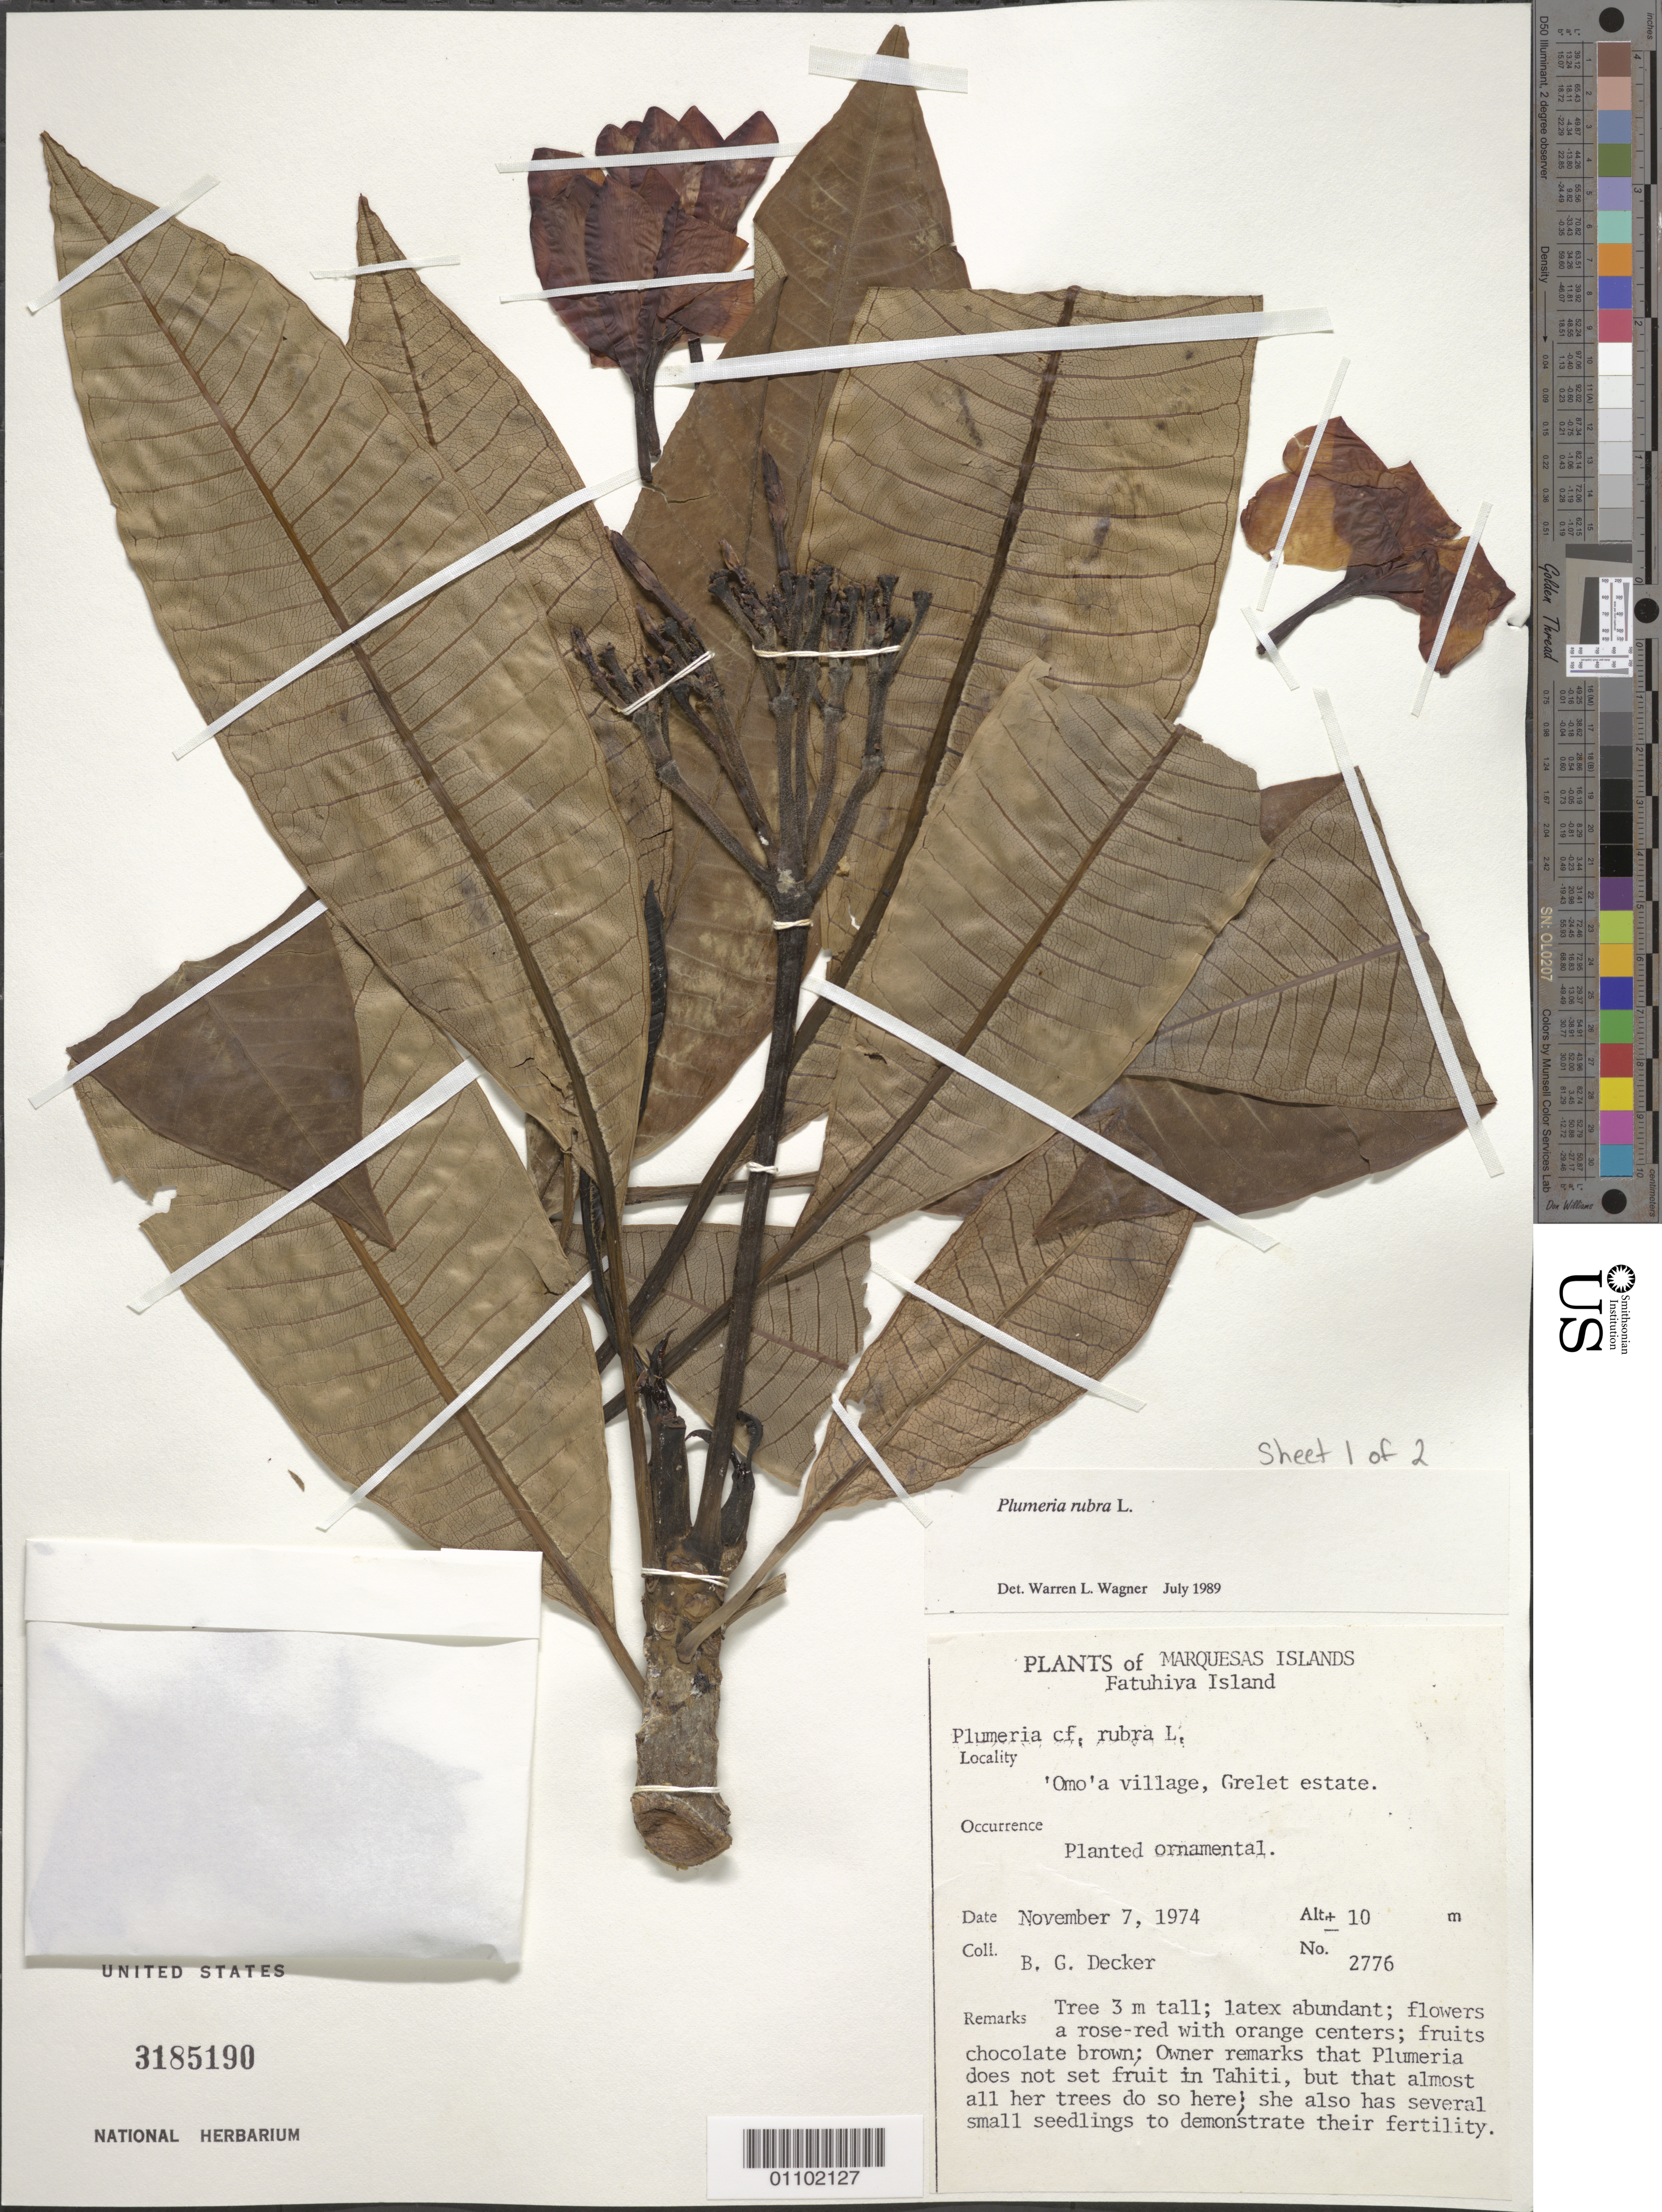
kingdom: Plantae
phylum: Tracheophyta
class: Magnoliopsida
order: Gentianales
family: Apocynaceae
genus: Plumeria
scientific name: Plumeria rubra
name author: L.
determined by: Wagner, W. L., (BOT), Smithsonian Institution - National Museum of Natural History (UNITED STATES)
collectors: B. G. Decker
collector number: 2776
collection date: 1974-11-07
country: French Polynesia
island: Fatu Hiva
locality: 'Omo'a village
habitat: Planted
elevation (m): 10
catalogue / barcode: US 3185190